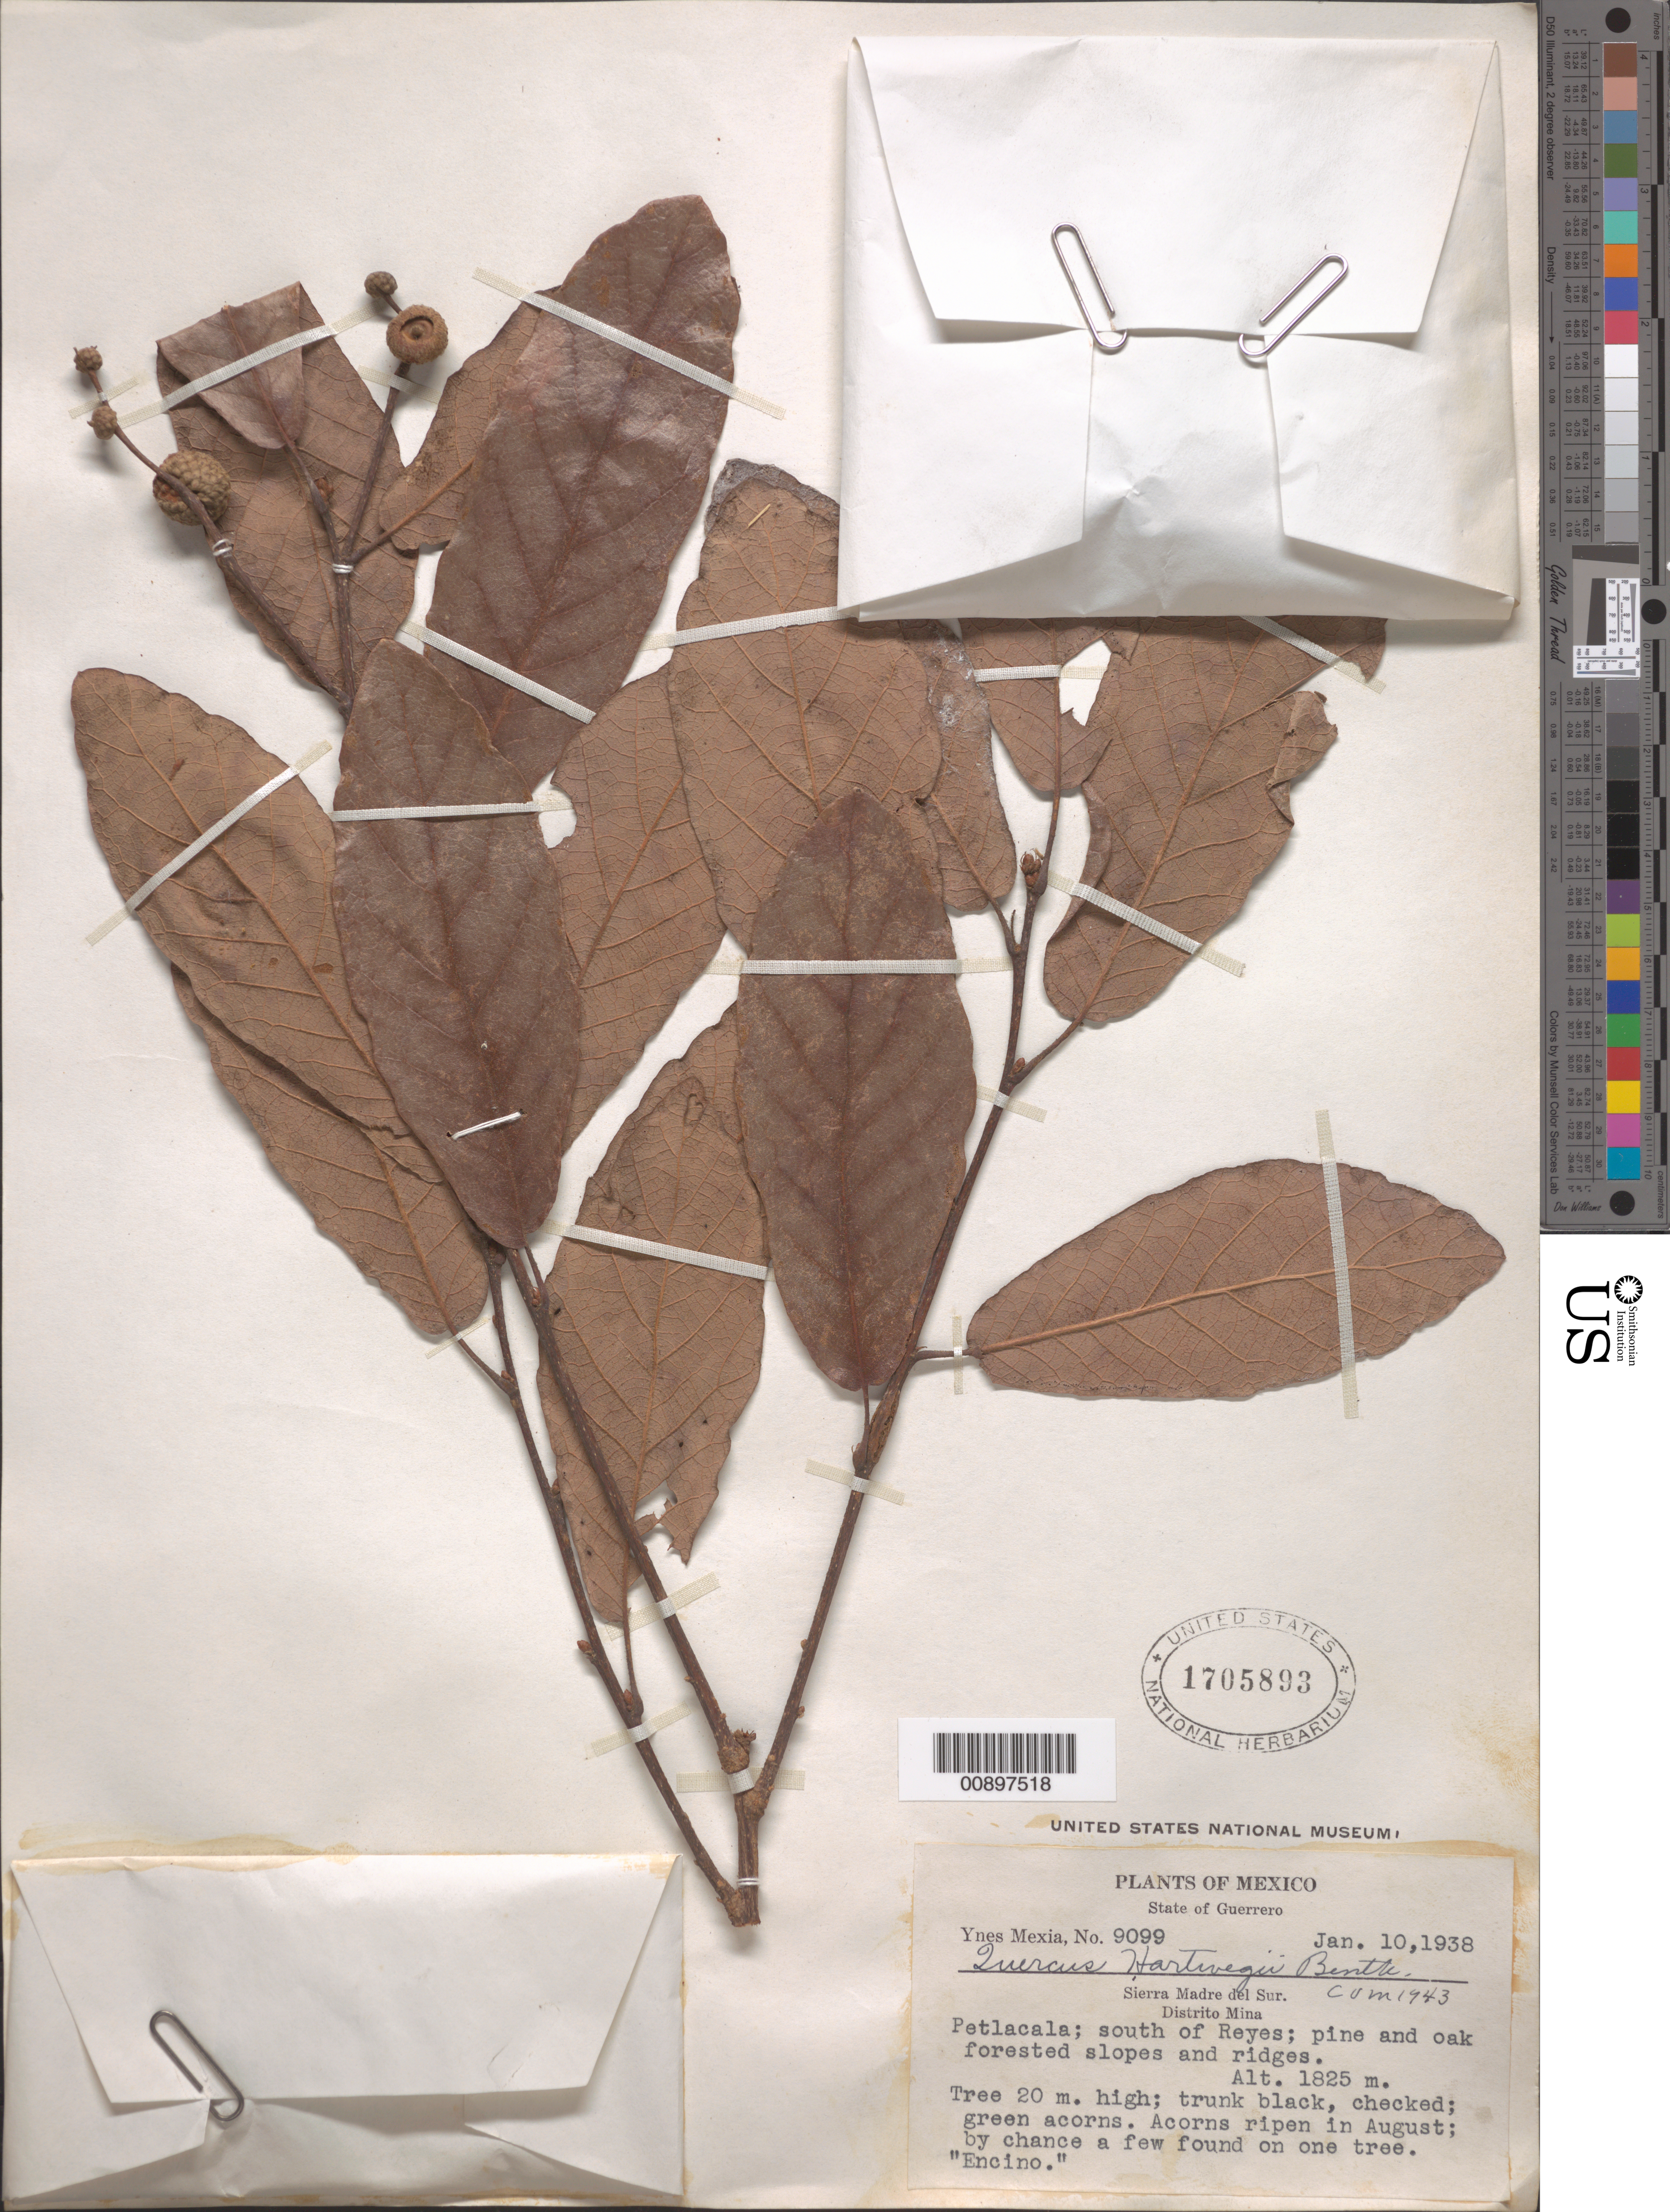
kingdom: Plantae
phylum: Tracheophyta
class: Magnoliopsida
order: Fagales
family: Fagaceae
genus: Quercus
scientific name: Quercus hartwegii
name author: Benth.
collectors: Y. Mexia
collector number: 9099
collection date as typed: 10 Jan 1938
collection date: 1938-01-10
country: Mexico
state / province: Guerrero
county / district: Mina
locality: Petlacala; south of Reyes. Distrito Mina, State of Guerrero. Sierra Madre del Sur.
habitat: Pine and oak forested slopes and ridges.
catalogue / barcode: US 1705893